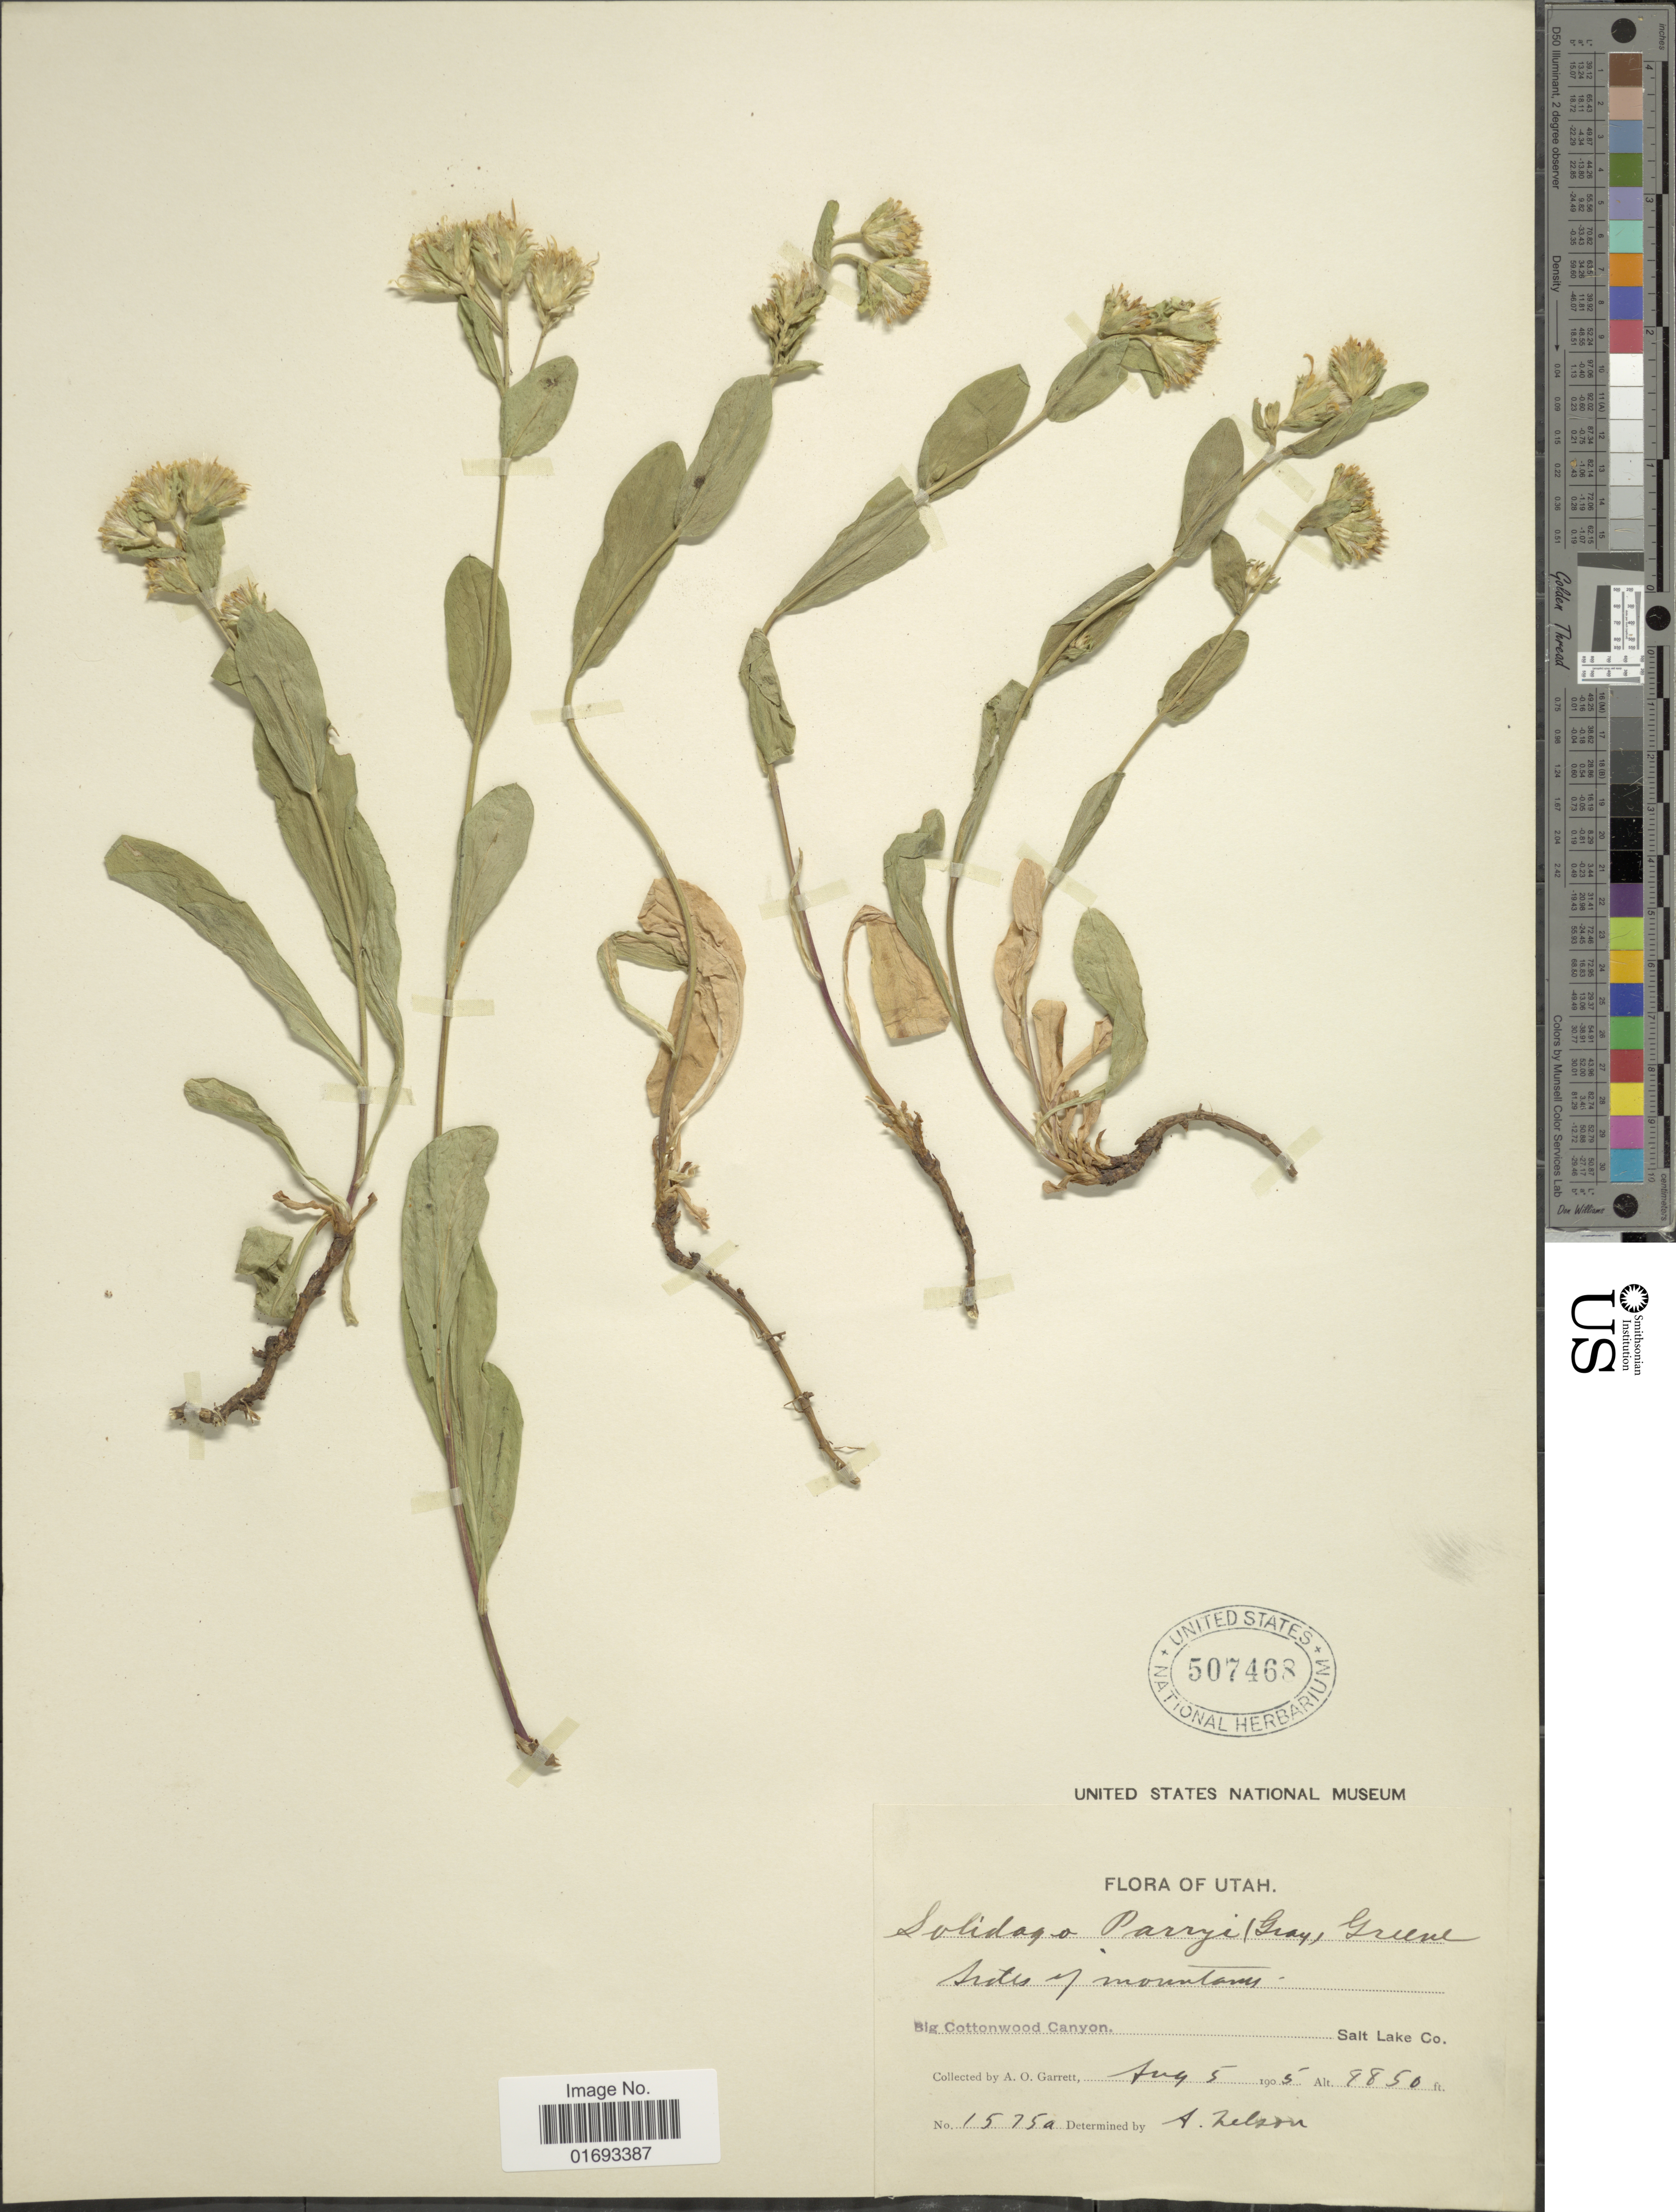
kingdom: Plantae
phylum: Tracheophyta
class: Magnoliopsida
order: Asterales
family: Asteraceae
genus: Oreochrysum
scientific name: Oreochrysum parryi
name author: (A. Gray) Rydb.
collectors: A. O. Garrett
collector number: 1575a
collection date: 1905-08-05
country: United States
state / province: Utah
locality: Sides of mountains, Big Coittonwood Canyon, Salt Lake Co.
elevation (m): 3002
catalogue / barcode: US 507468